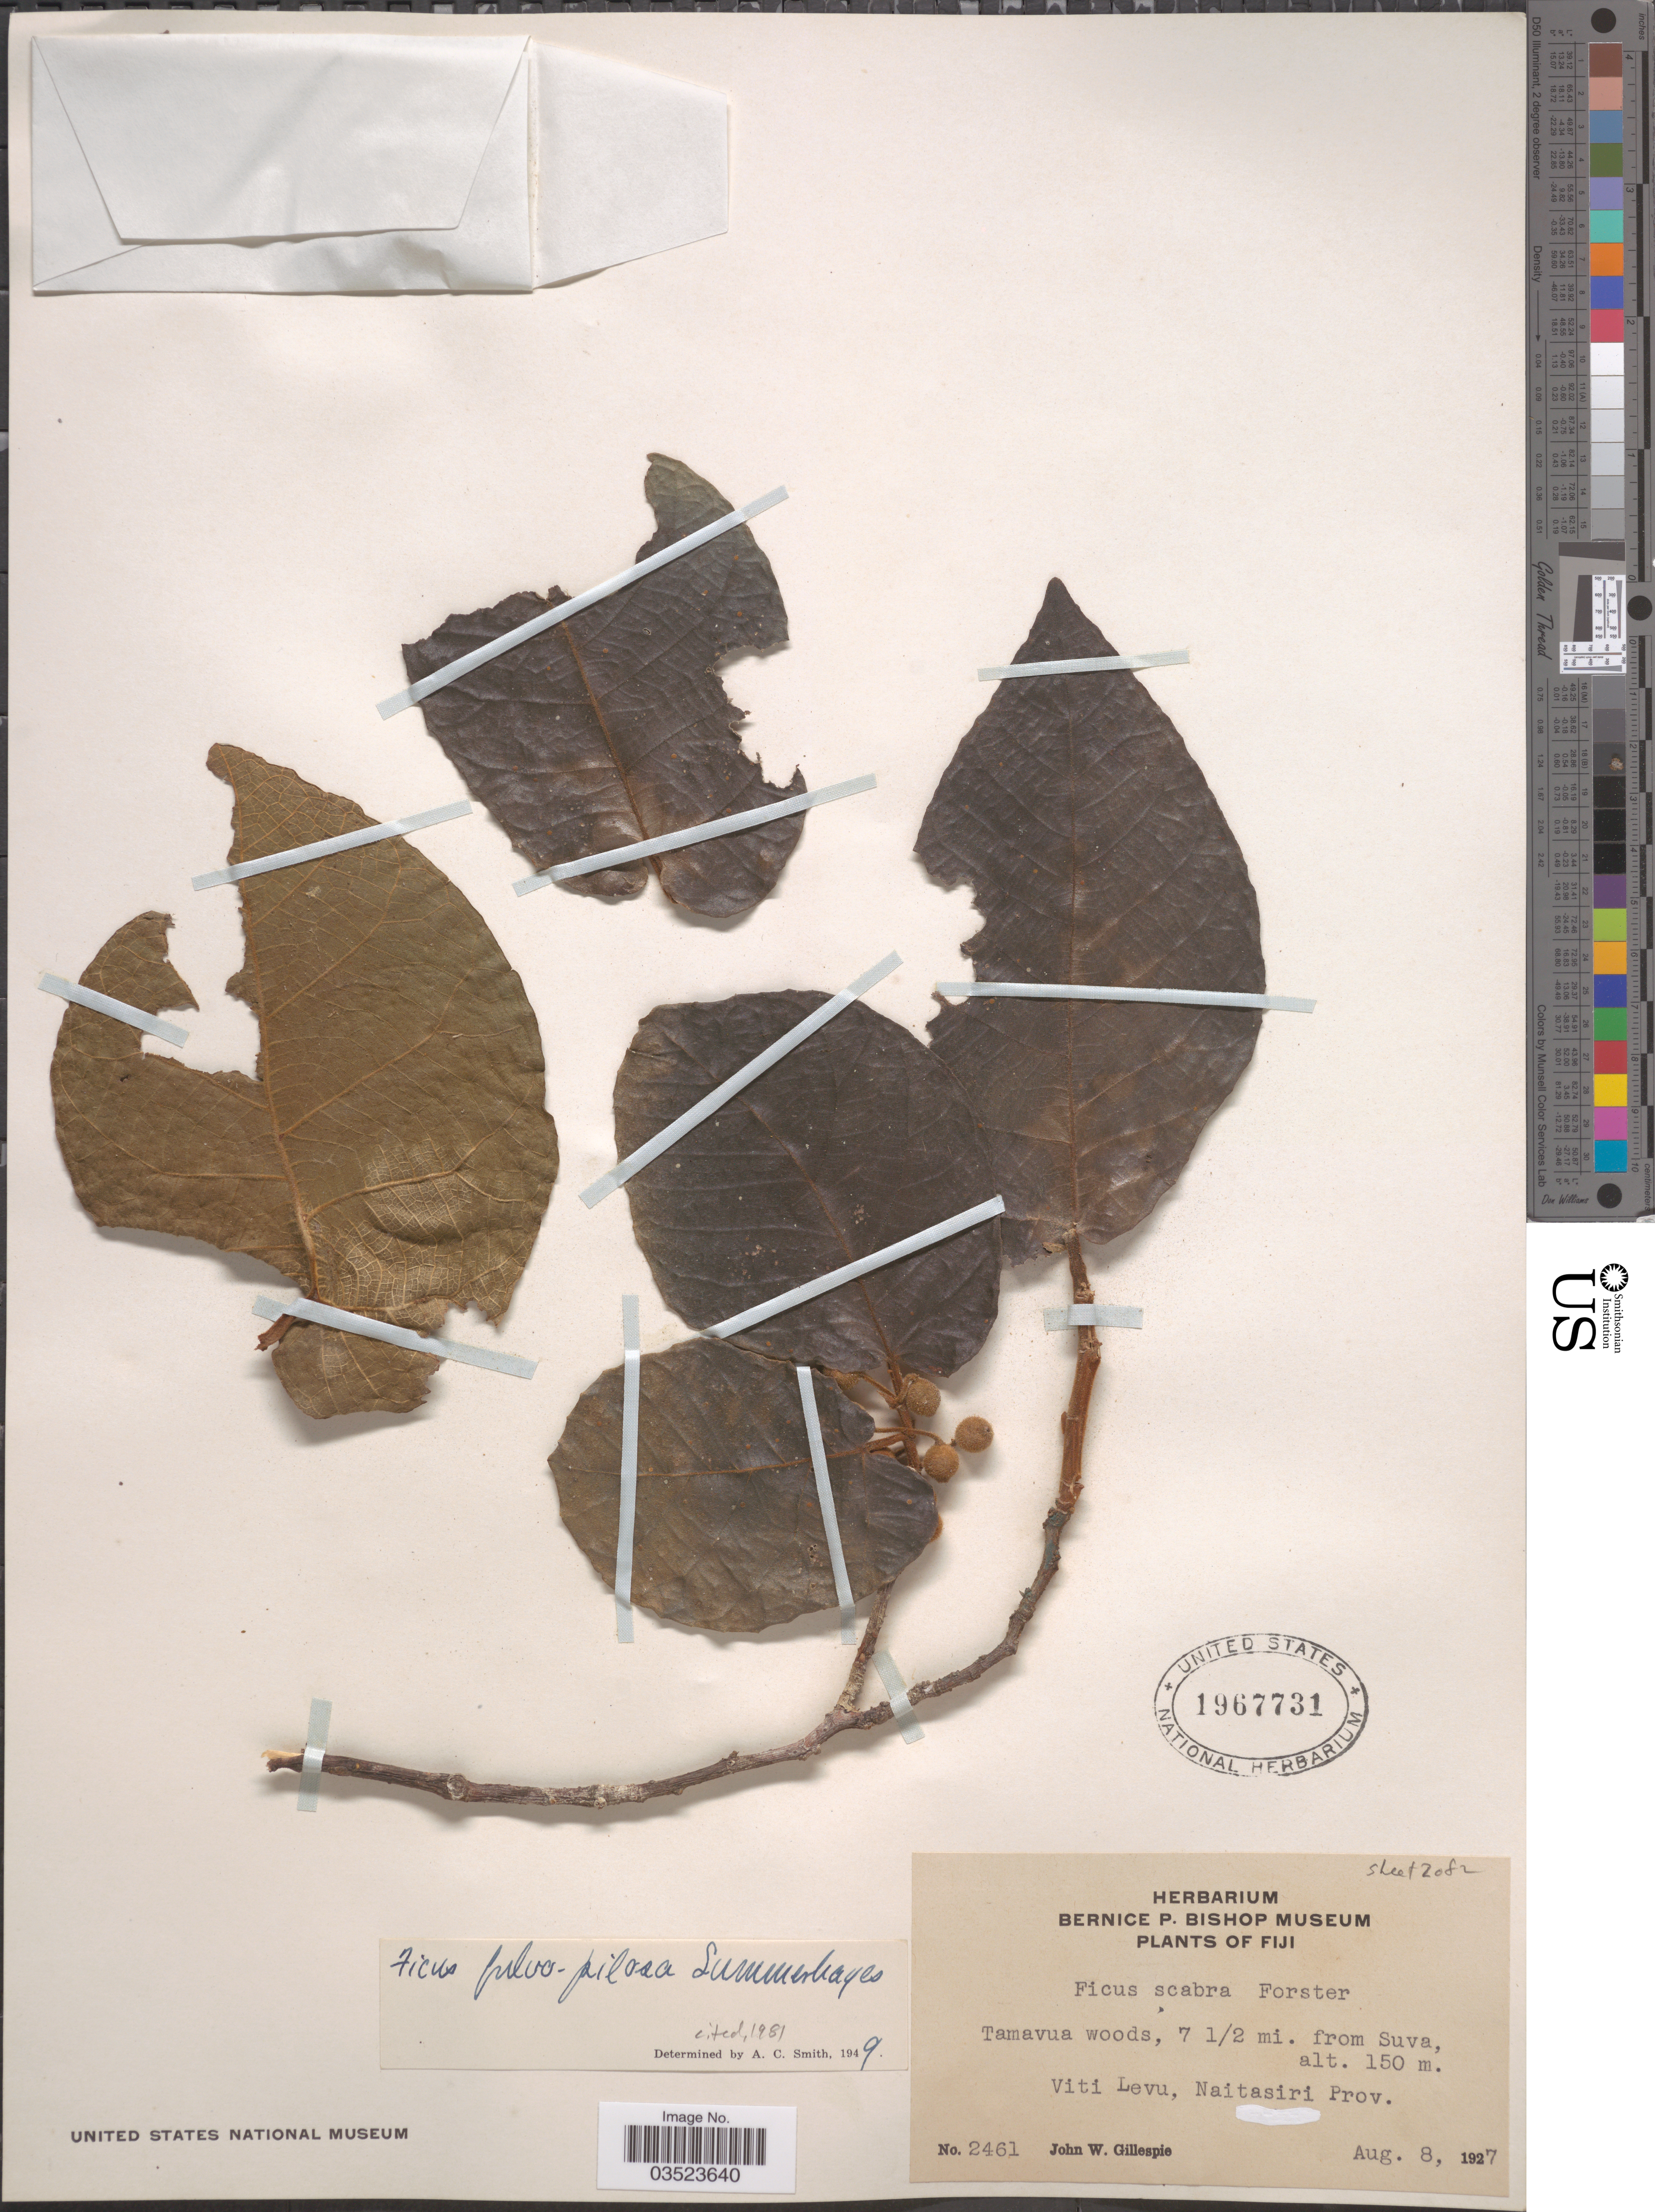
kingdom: Plantae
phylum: Tracheophyta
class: Magnoliopsida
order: Rosales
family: Moraceae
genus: Ficus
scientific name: Ficus fulvo-pilosa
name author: Summerh. in A.C. Sm.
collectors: J. W. Gillespie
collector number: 2461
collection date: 1927-08-08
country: Fiji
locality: Tamavua woods, 7 1/2 mi. from Suva, Viti Levu, Naitasiri Prov.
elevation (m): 150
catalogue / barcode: US 1967731